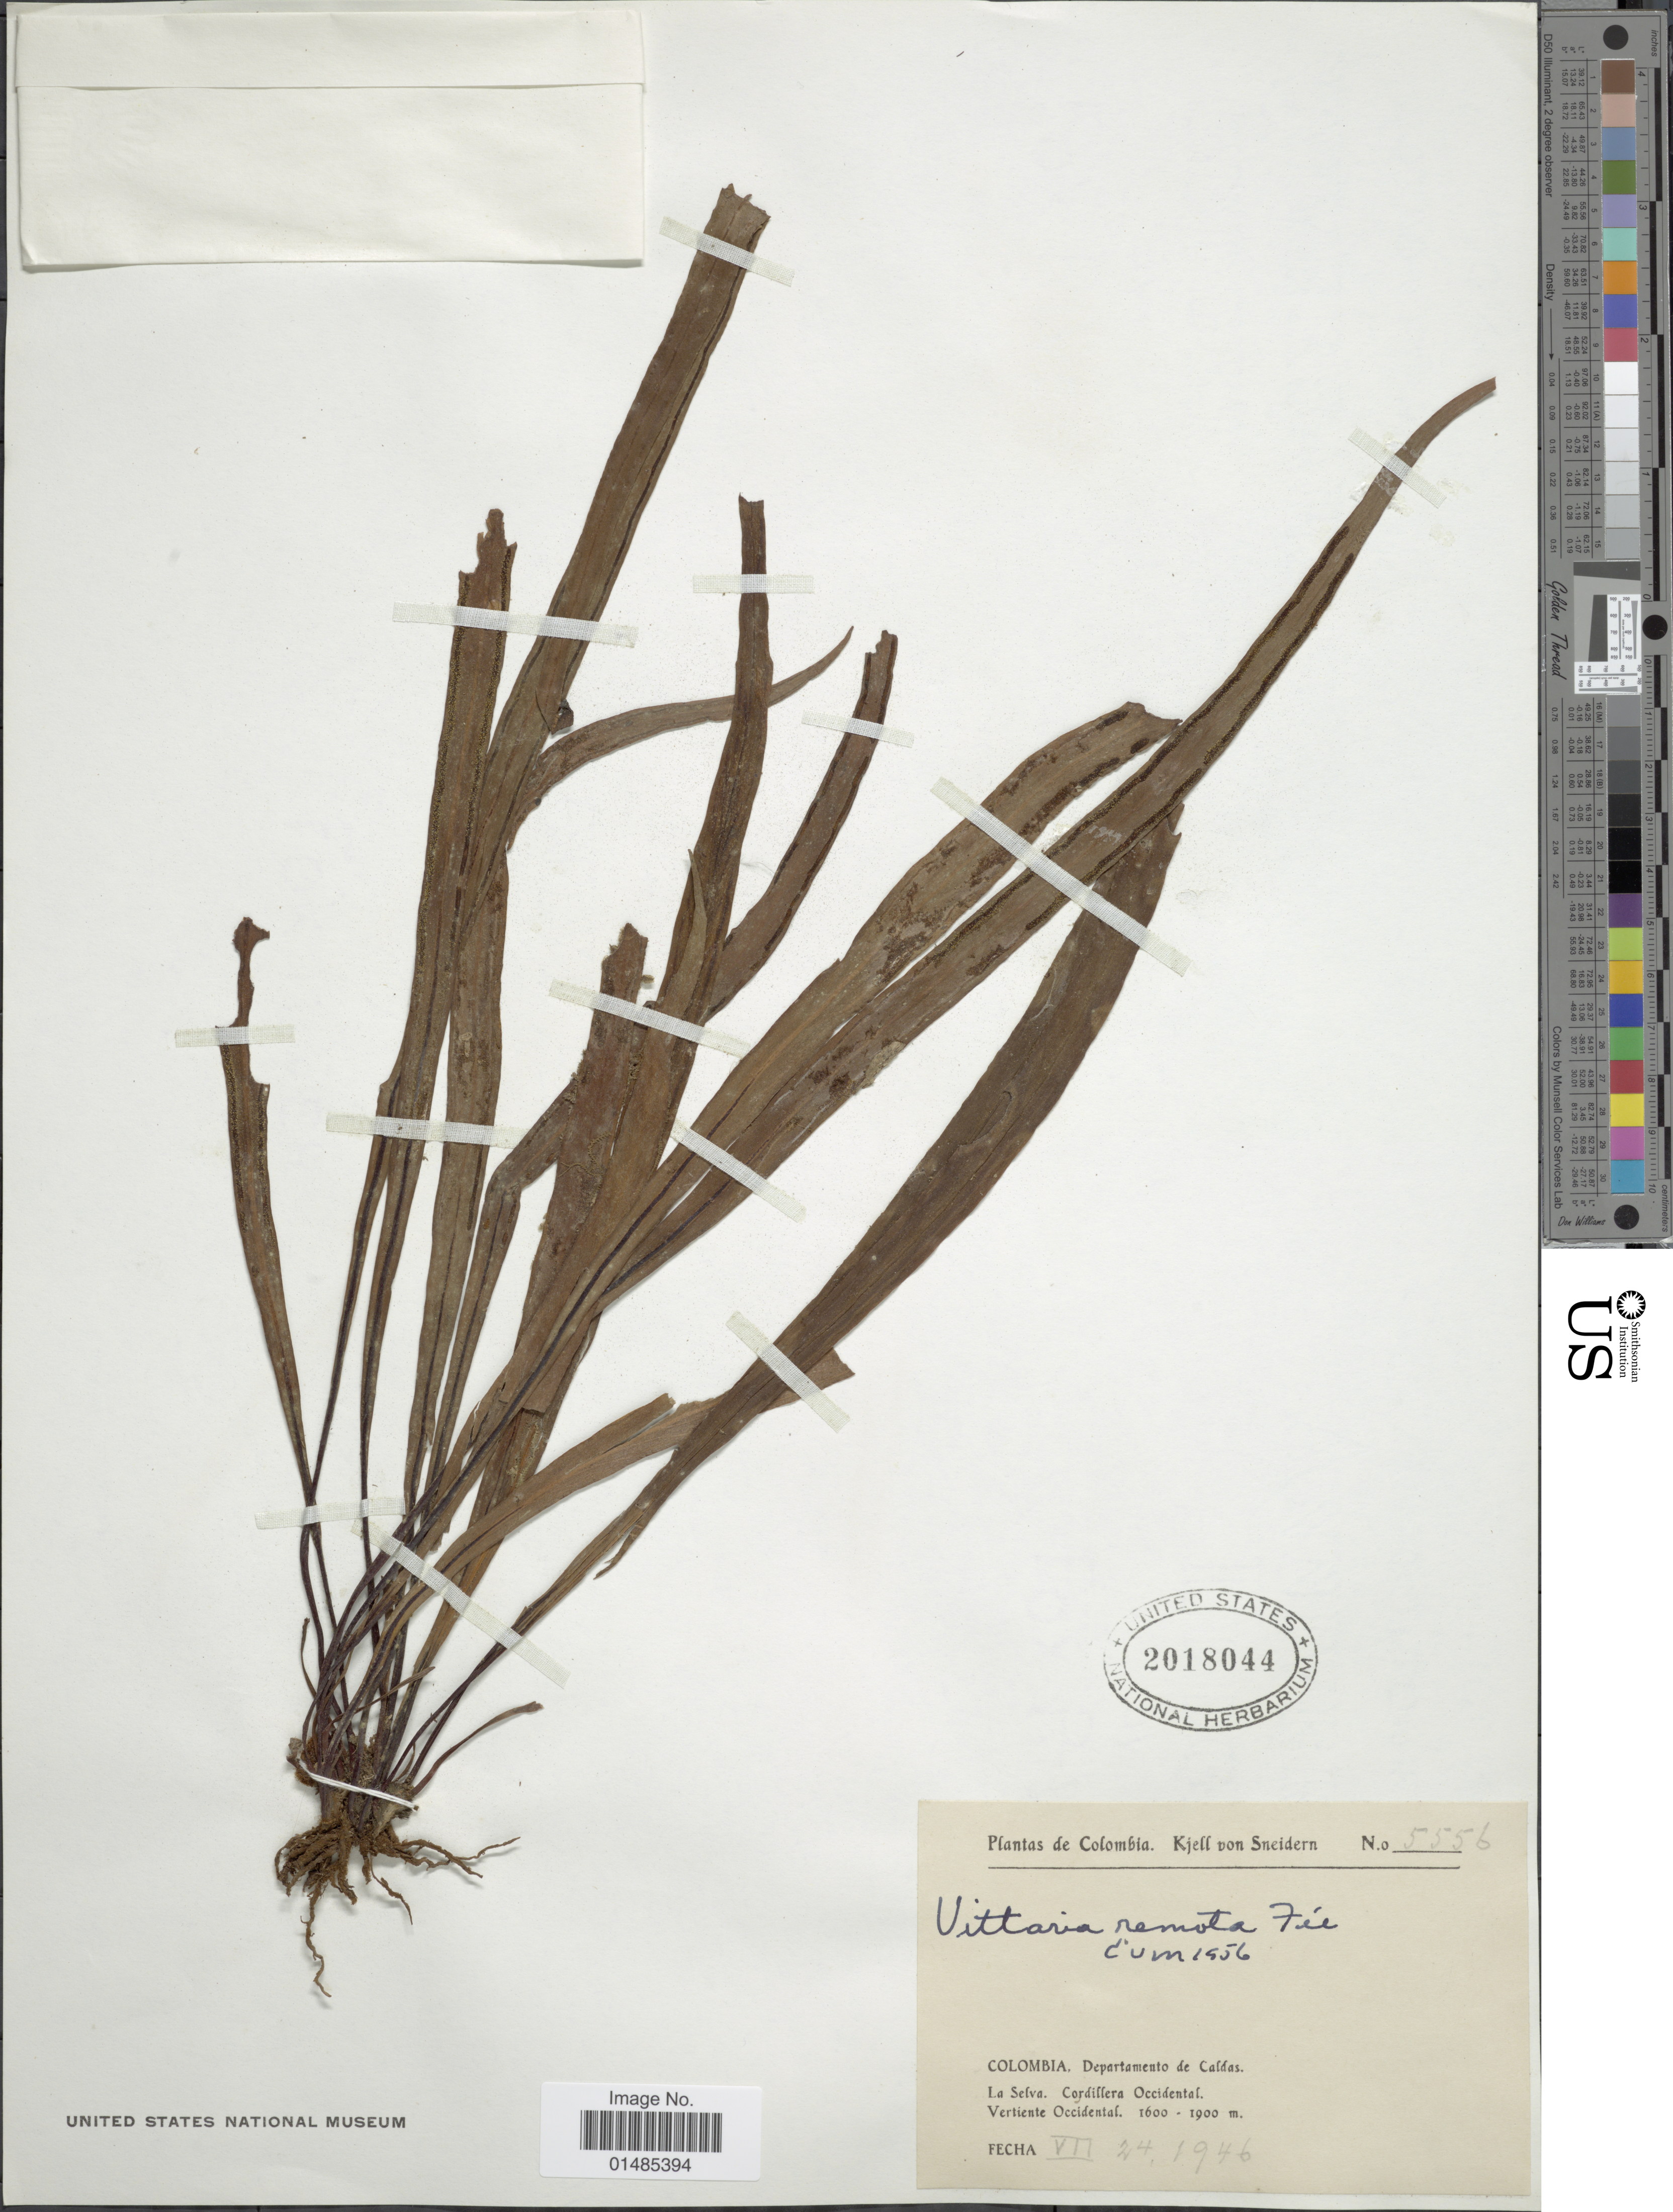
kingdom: Plantae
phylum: Tracheophyta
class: Polypodiopsida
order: Polypodiales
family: Pteridaceae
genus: Radiovittaria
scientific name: Radiovittaria remota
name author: (Fée) E.H. Crane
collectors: K. von Sneidern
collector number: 5556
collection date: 1946-07-24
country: Colombia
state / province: Caldas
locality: La Selva. Cordillera Occidental. Vertiente Occidental.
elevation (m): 1600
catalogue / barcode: US 2018044